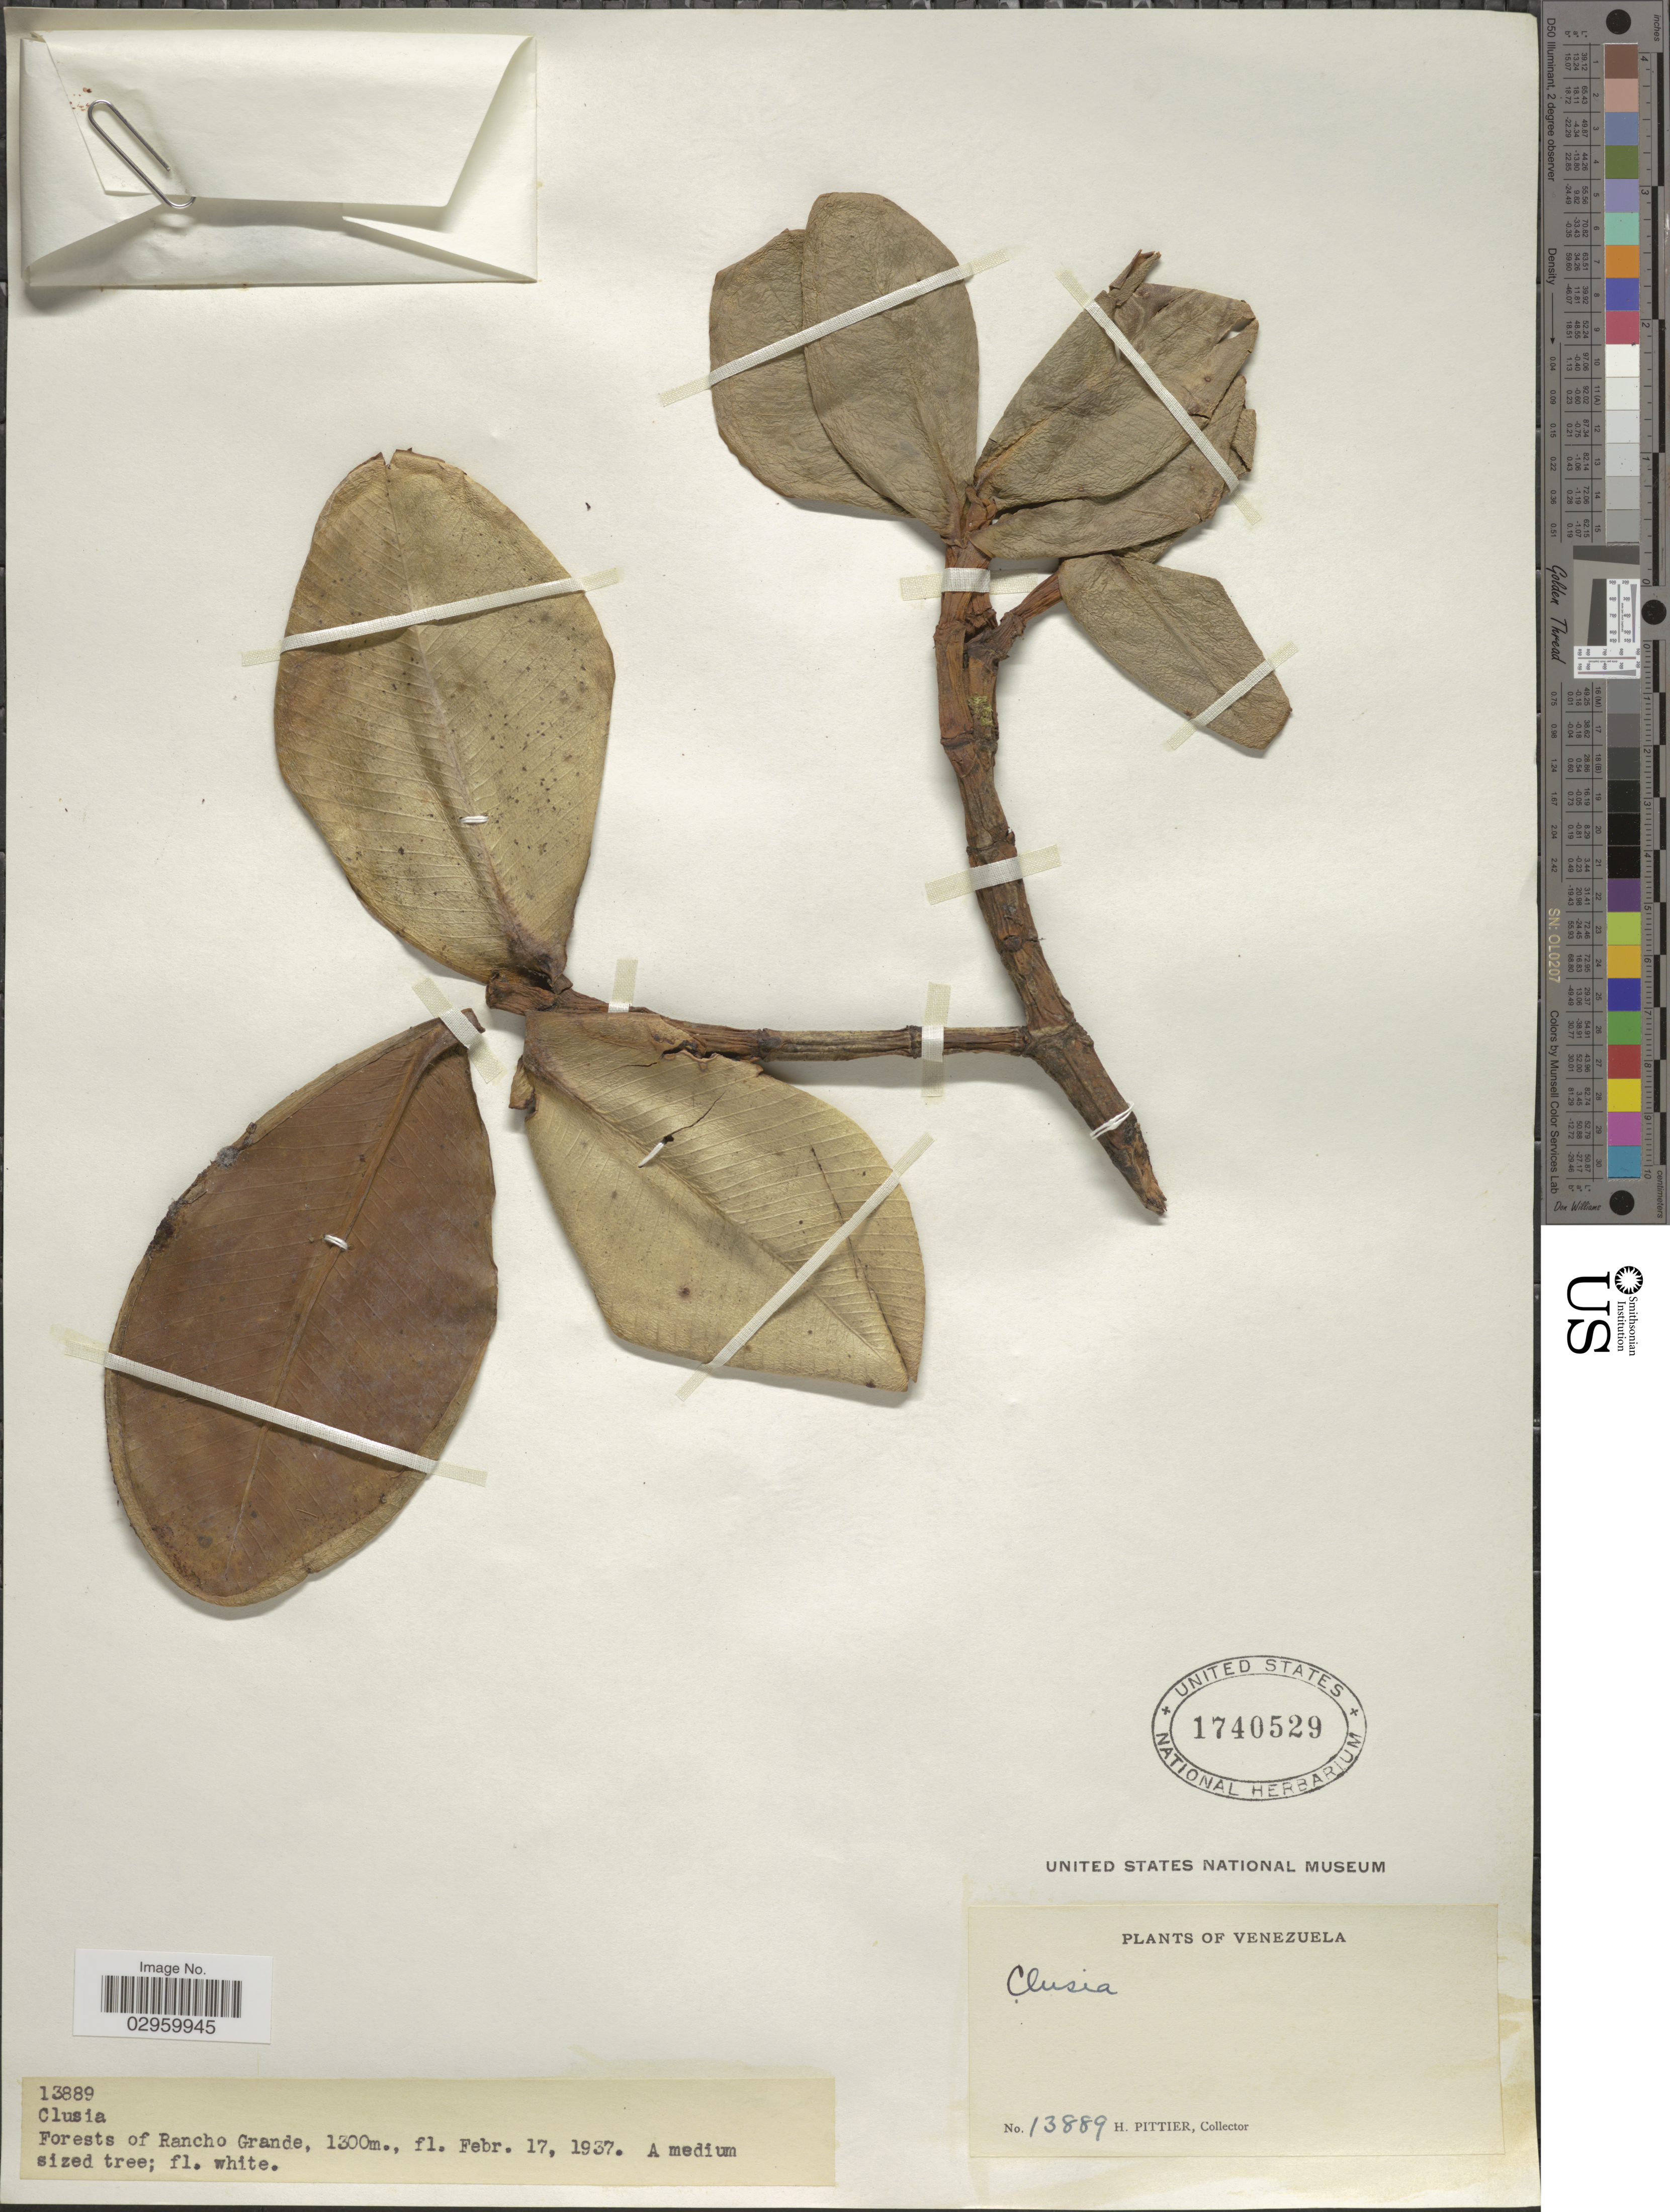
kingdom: Plantae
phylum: Tracheophyta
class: Magnoliopsida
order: Malpighiales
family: Clusiaceae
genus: Clusia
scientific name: Clusia sp.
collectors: H. F. Pittier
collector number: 13889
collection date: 1937-02-17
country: Venezuela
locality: Forests of Rancho Grande.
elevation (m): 1300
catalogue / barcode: US 1740529